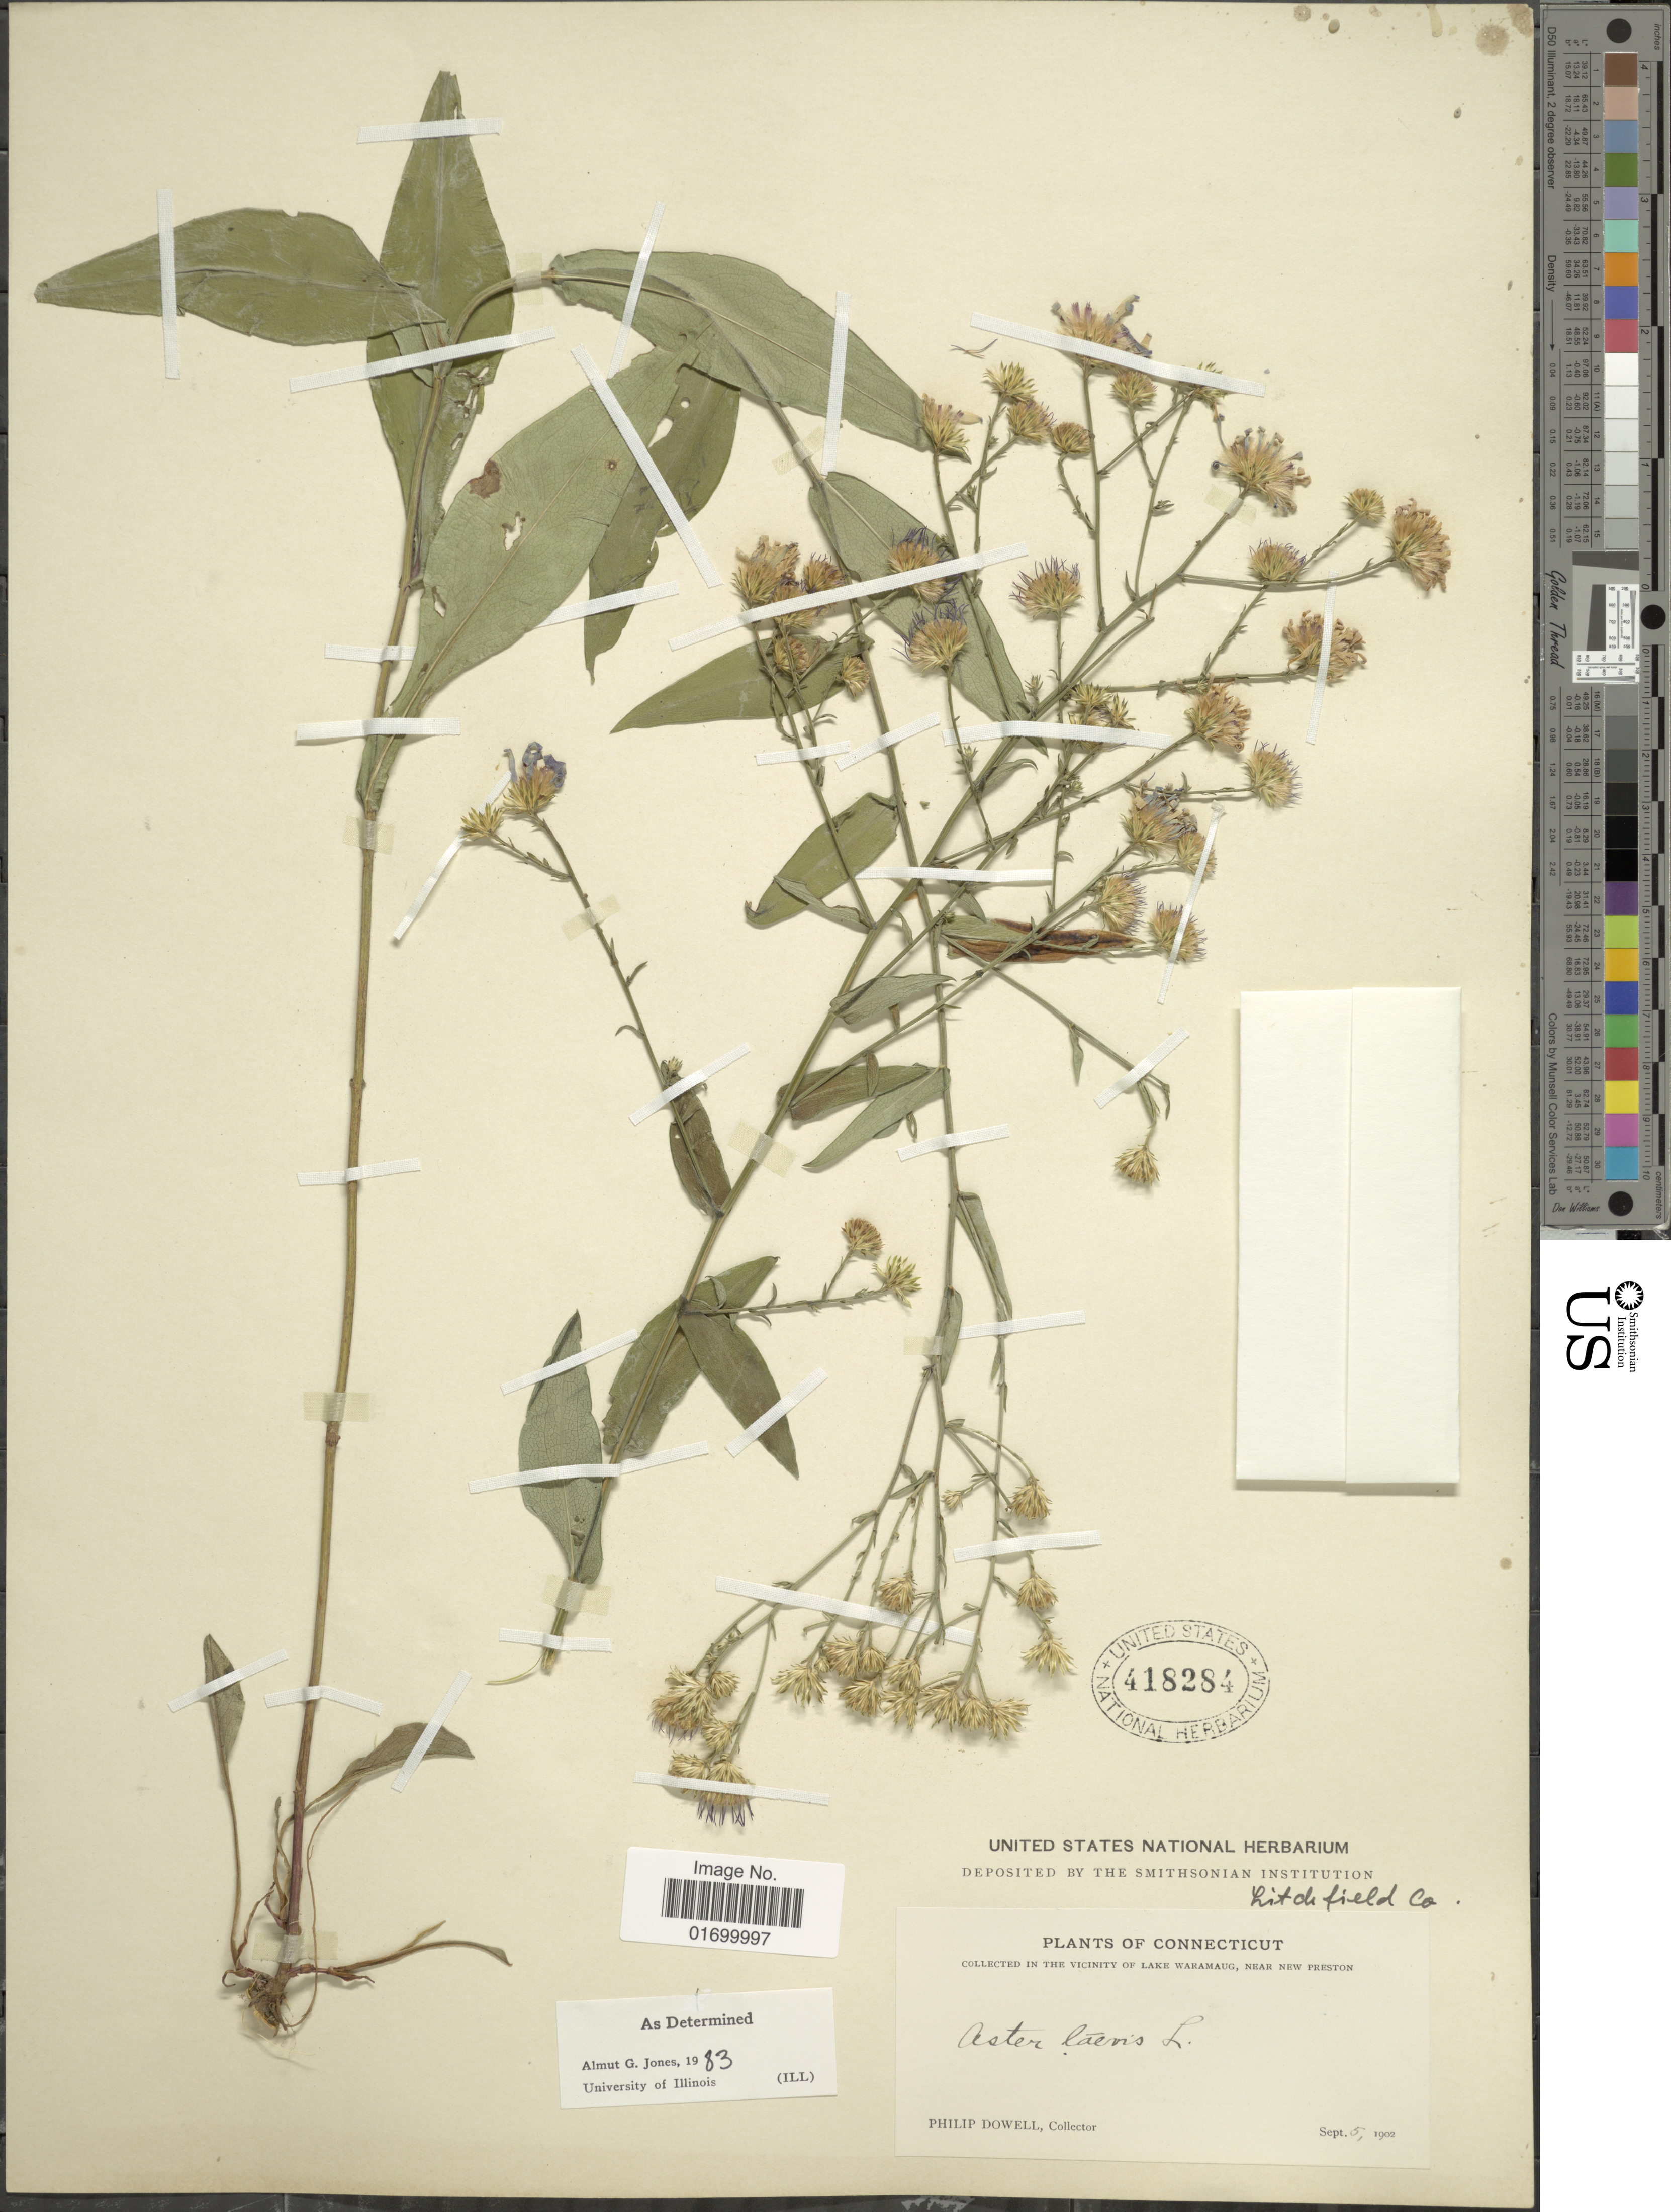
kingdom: Plantae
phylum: Tracheophyta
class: Magnoliopsida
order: Asterales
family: Asteraceae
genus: Symphyotrichum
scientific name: Symphyotrichum laeve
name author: (L.) Á. Löve & D. Löve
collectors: P. Dowell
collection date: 1902-09-05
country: United States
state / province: Connecticut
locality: In the vicinity of Lake Waramaug, Near New Preston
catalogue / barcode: US 418284